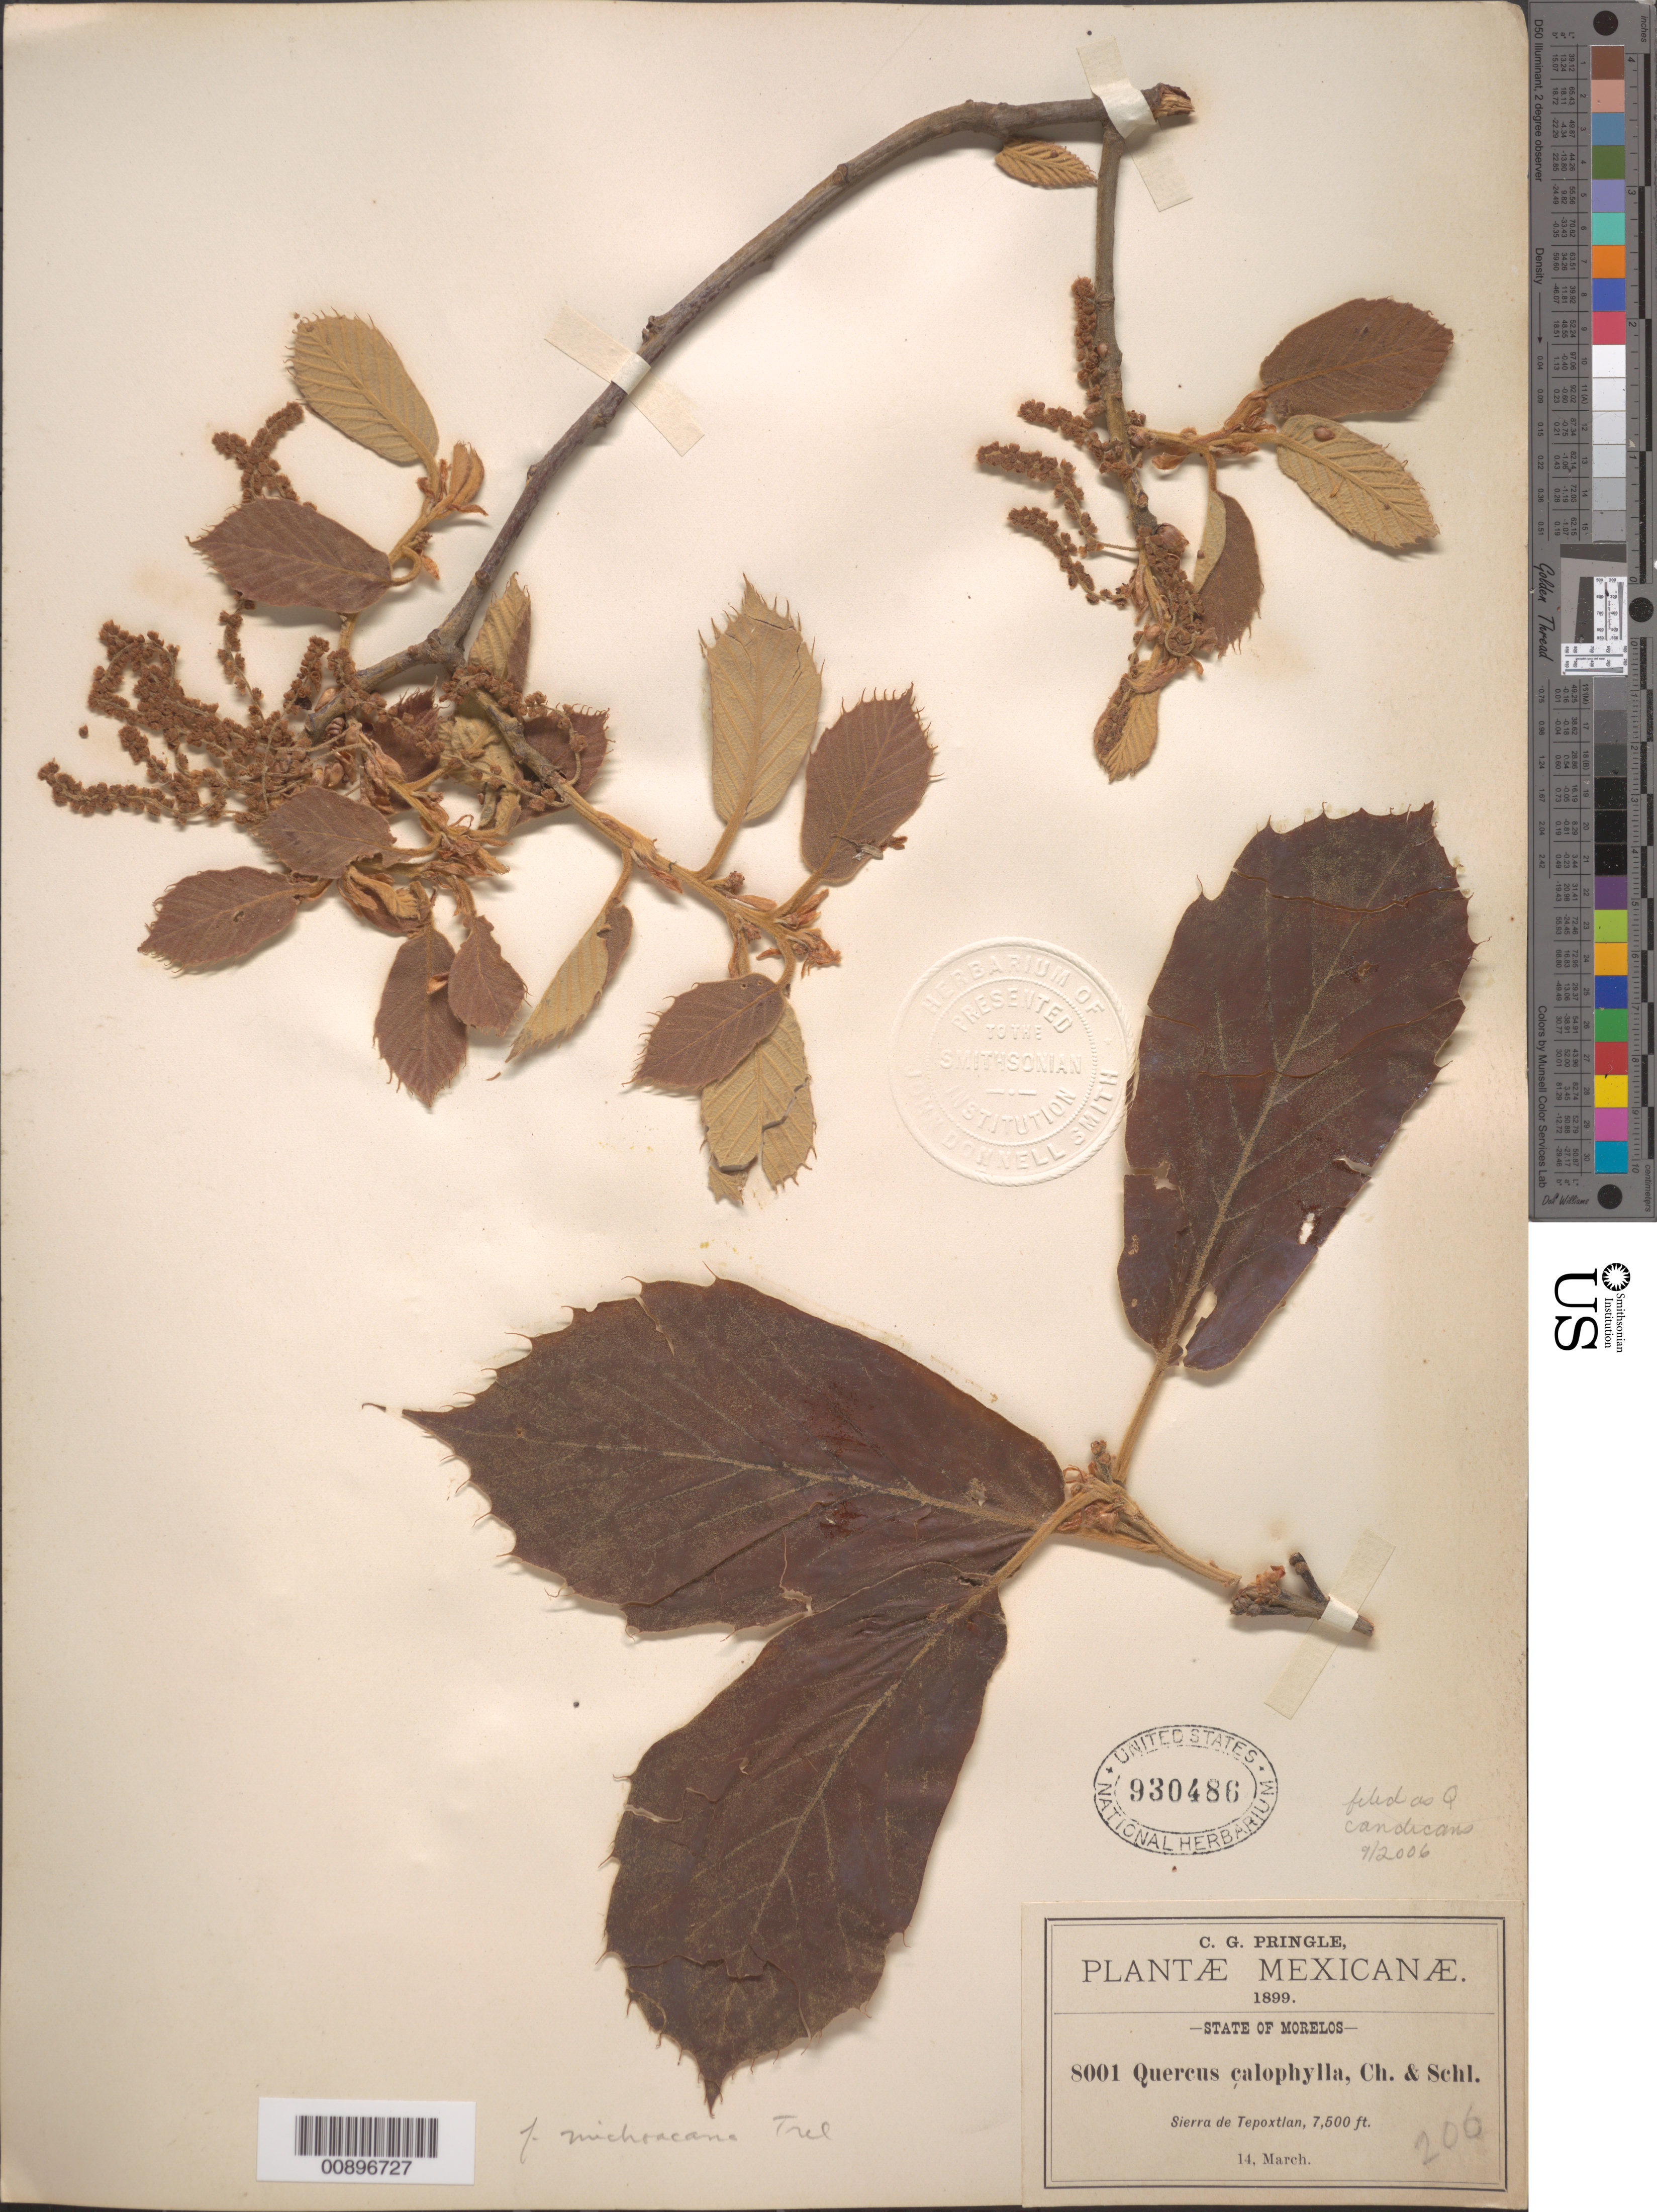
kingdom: Plantae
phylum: Tracheophyta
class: Magnoliopsida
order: Fagales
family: Fagaceae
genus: Quercus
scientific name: Quercus candicans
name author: Née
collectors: C. G. Pringle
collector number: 8001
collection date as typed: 14 Mar 1899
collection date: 1899-03-14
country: Mexico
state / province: Morelos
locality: Sierra de Tepoxtlan, Morelos.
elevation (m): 2286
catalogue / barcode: US 930486